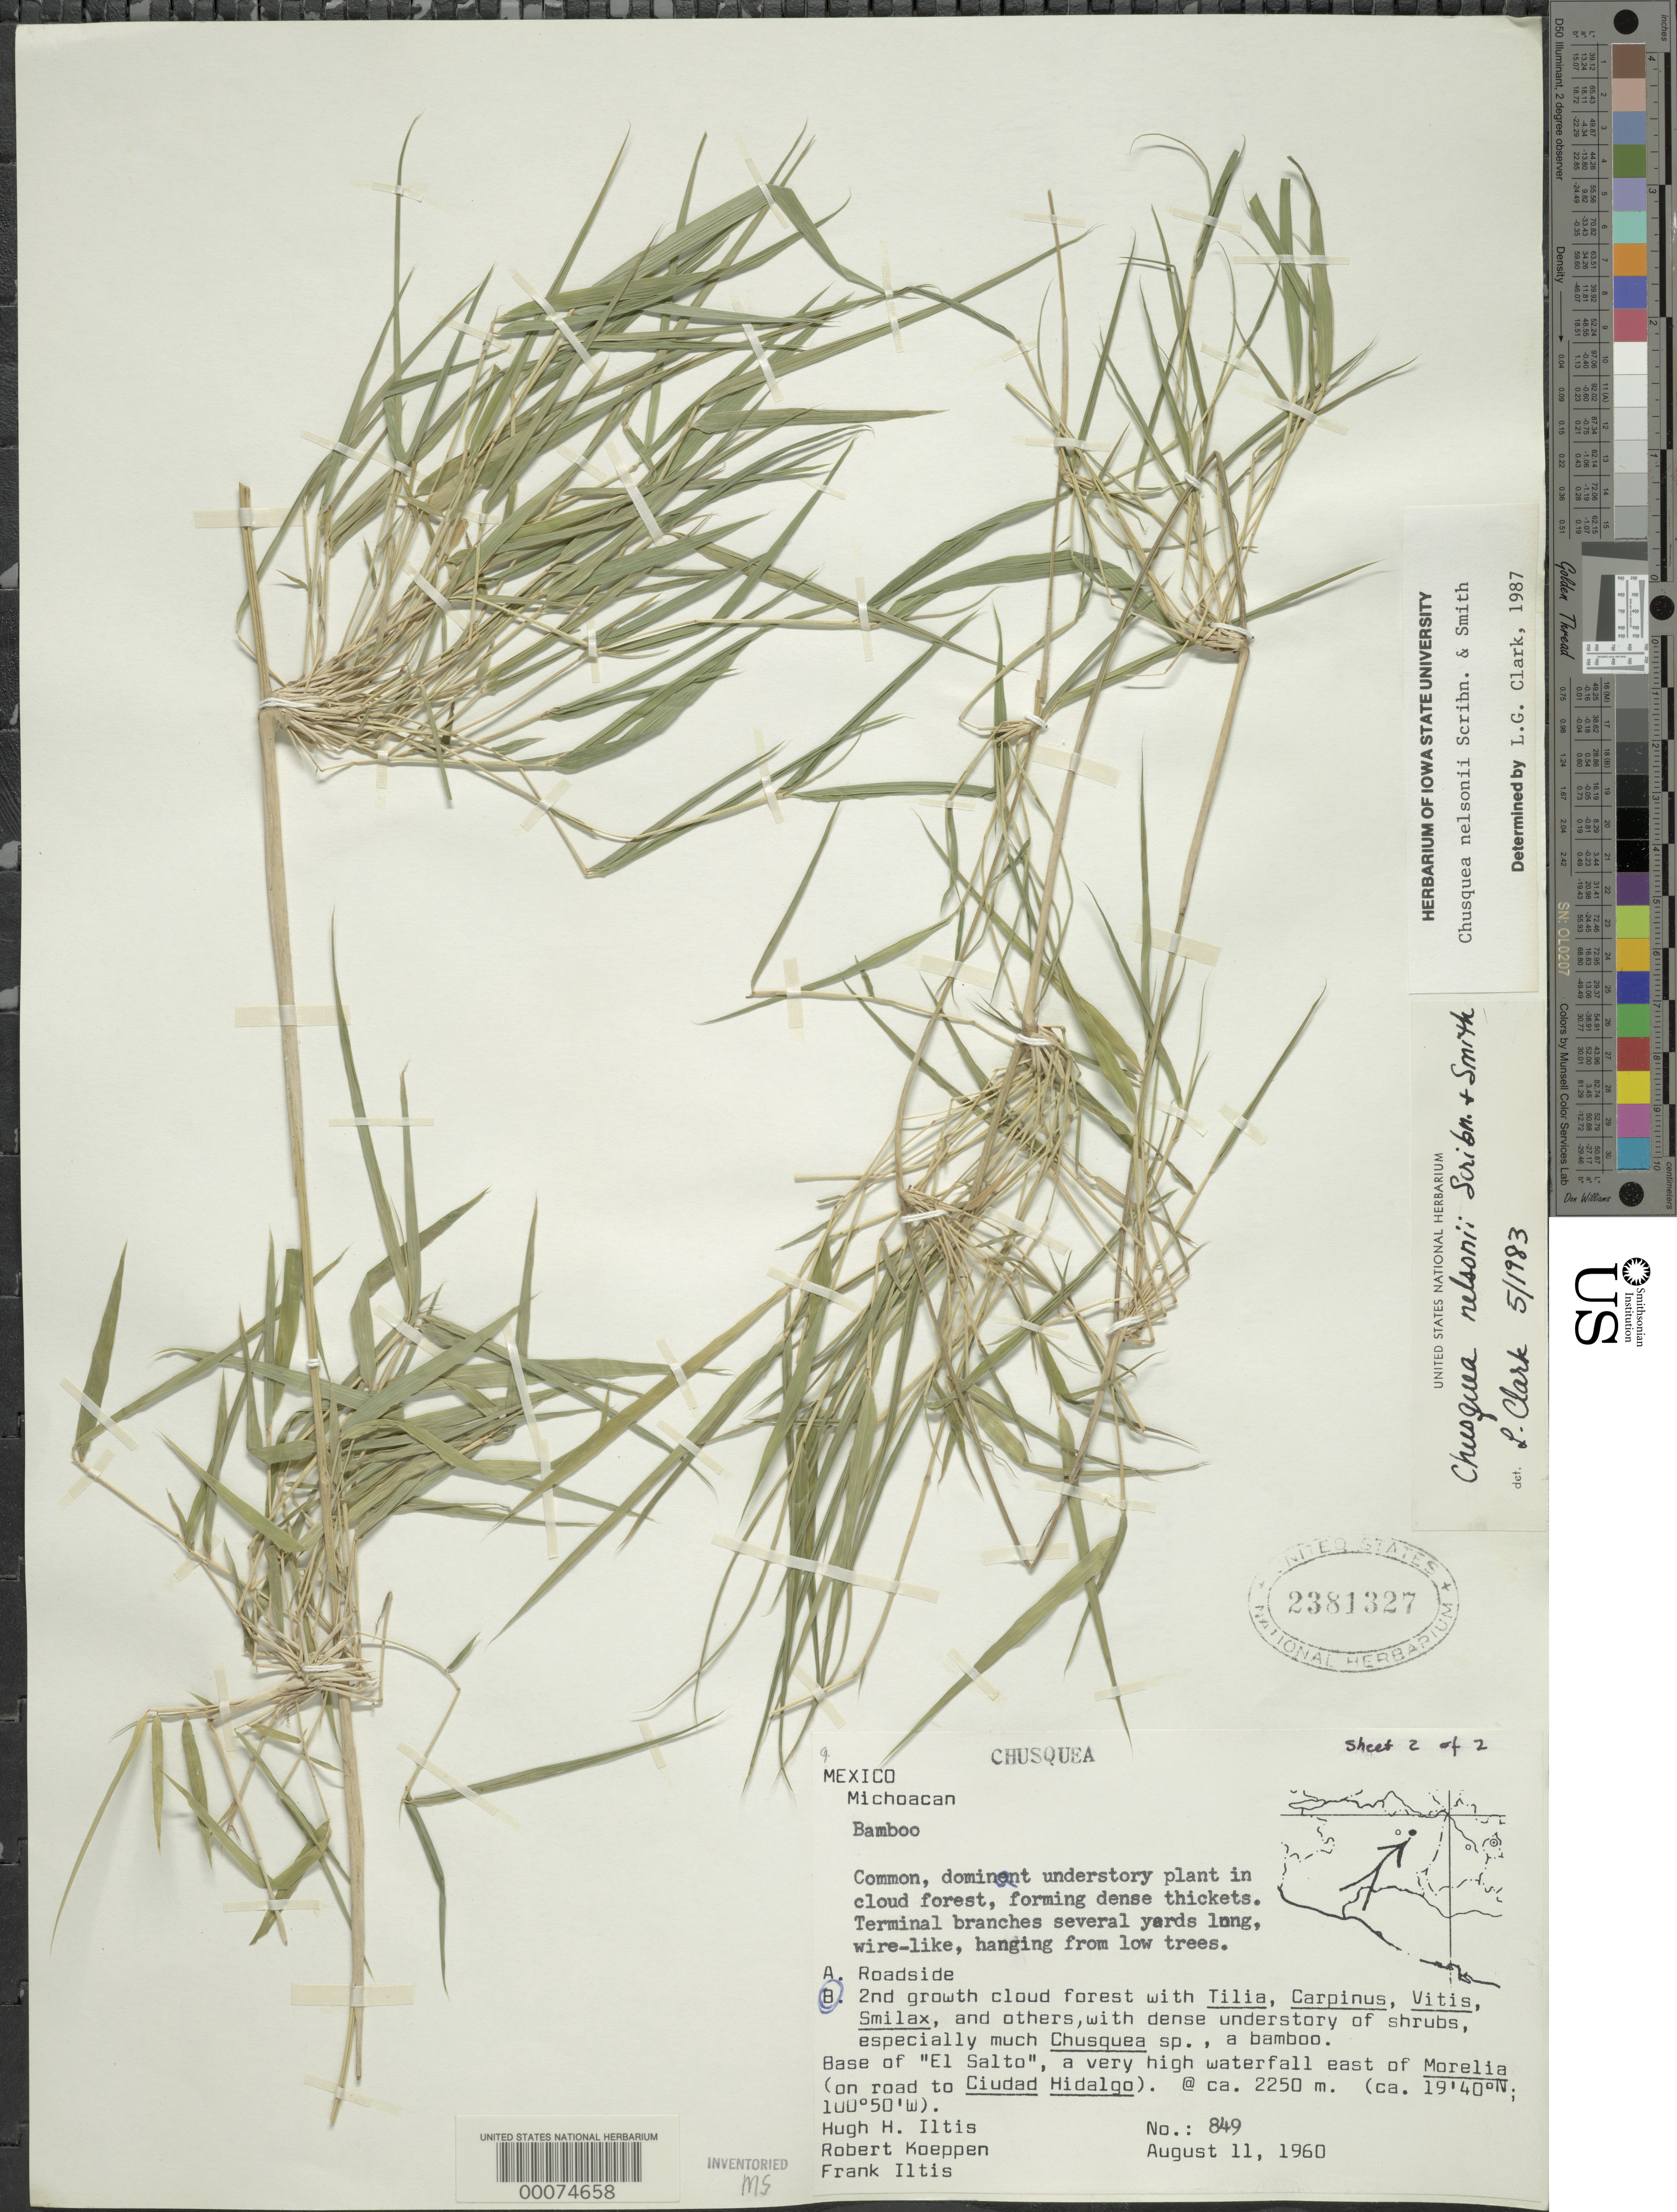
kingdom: Plantae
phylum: Tracheophyta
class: Liliopsida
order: Poales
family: Poaceae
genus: Chusquea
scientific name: Chusquea nelsonii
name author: Scribn. & J.G. Sm.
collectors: H. H. Iltis, R. C. Koeppen & F. S. Iltis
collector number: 849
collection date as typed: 11 Aug 1960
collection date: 1960-08-11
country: Mexico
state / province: Michoacán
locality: El Salto, Morelia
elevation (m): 2250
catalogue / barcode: US 2381327